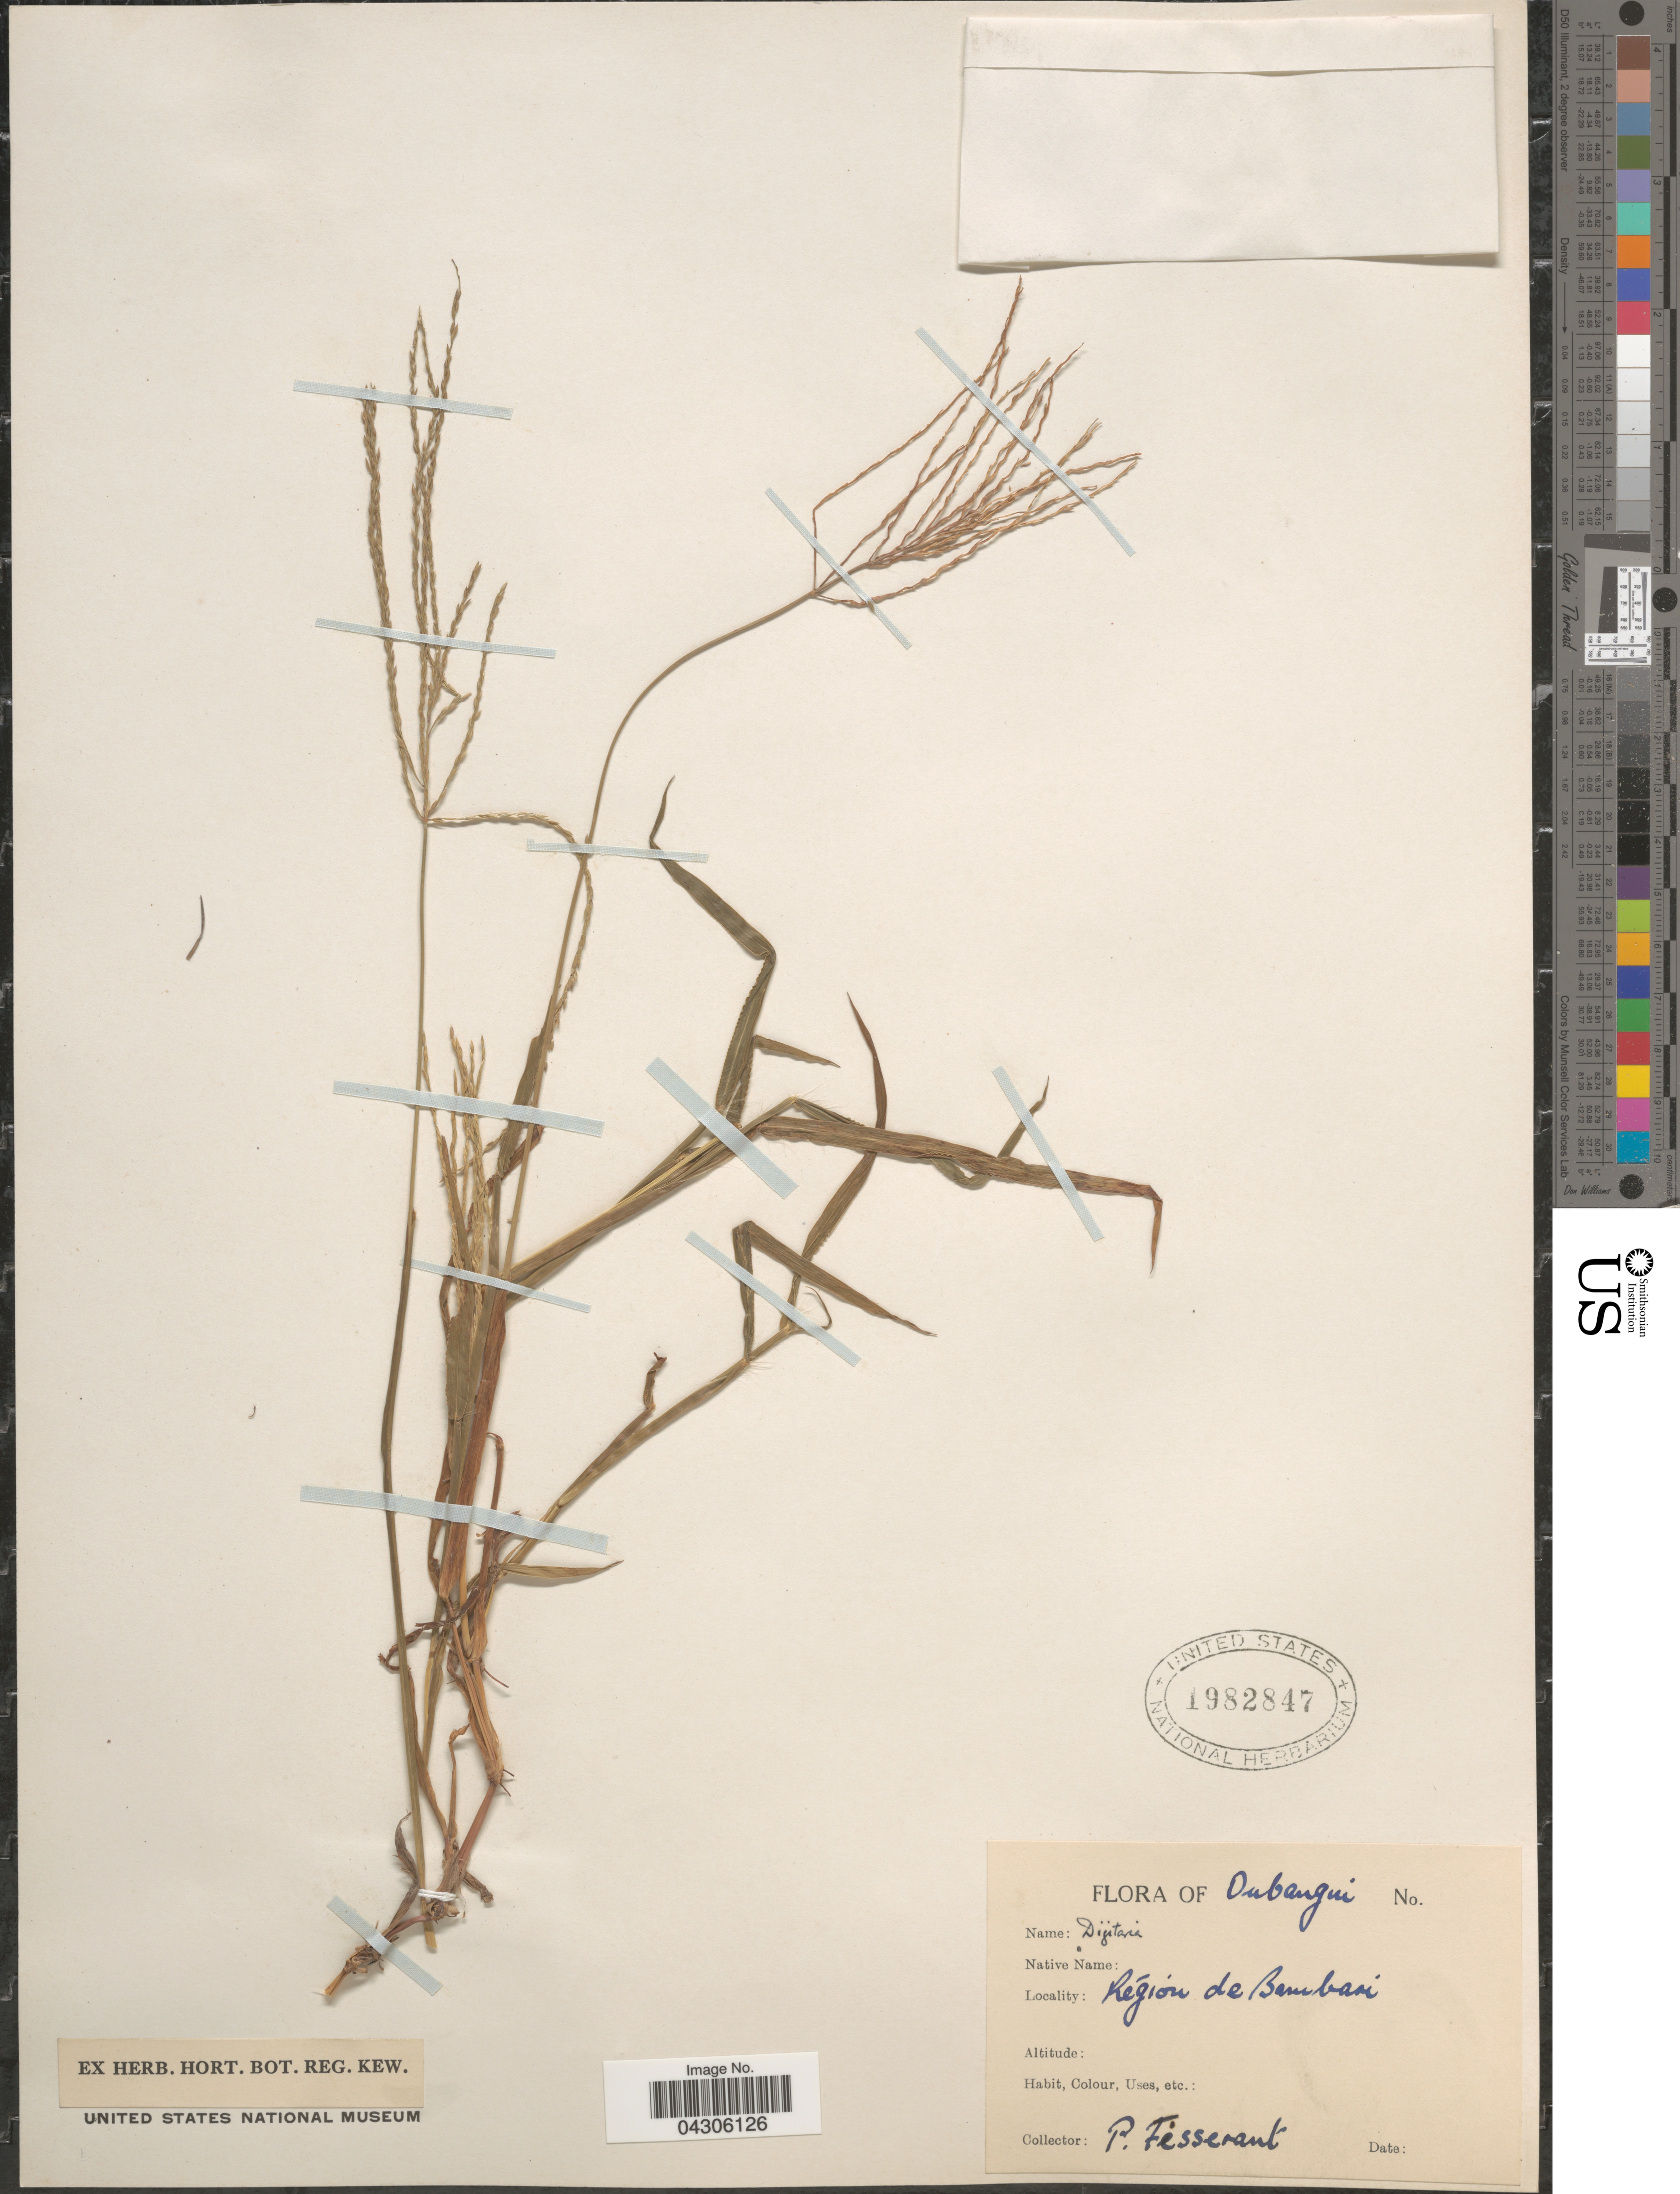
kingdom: Plantae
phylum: Tracheophyta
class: Liliopsida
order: Poales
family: Poaceae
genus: Digitaria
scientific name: Digitaria sp.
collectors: P. Fesserant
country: Central African Republic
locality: Oubangui. Région de Bambari.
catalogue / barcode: US 1982847